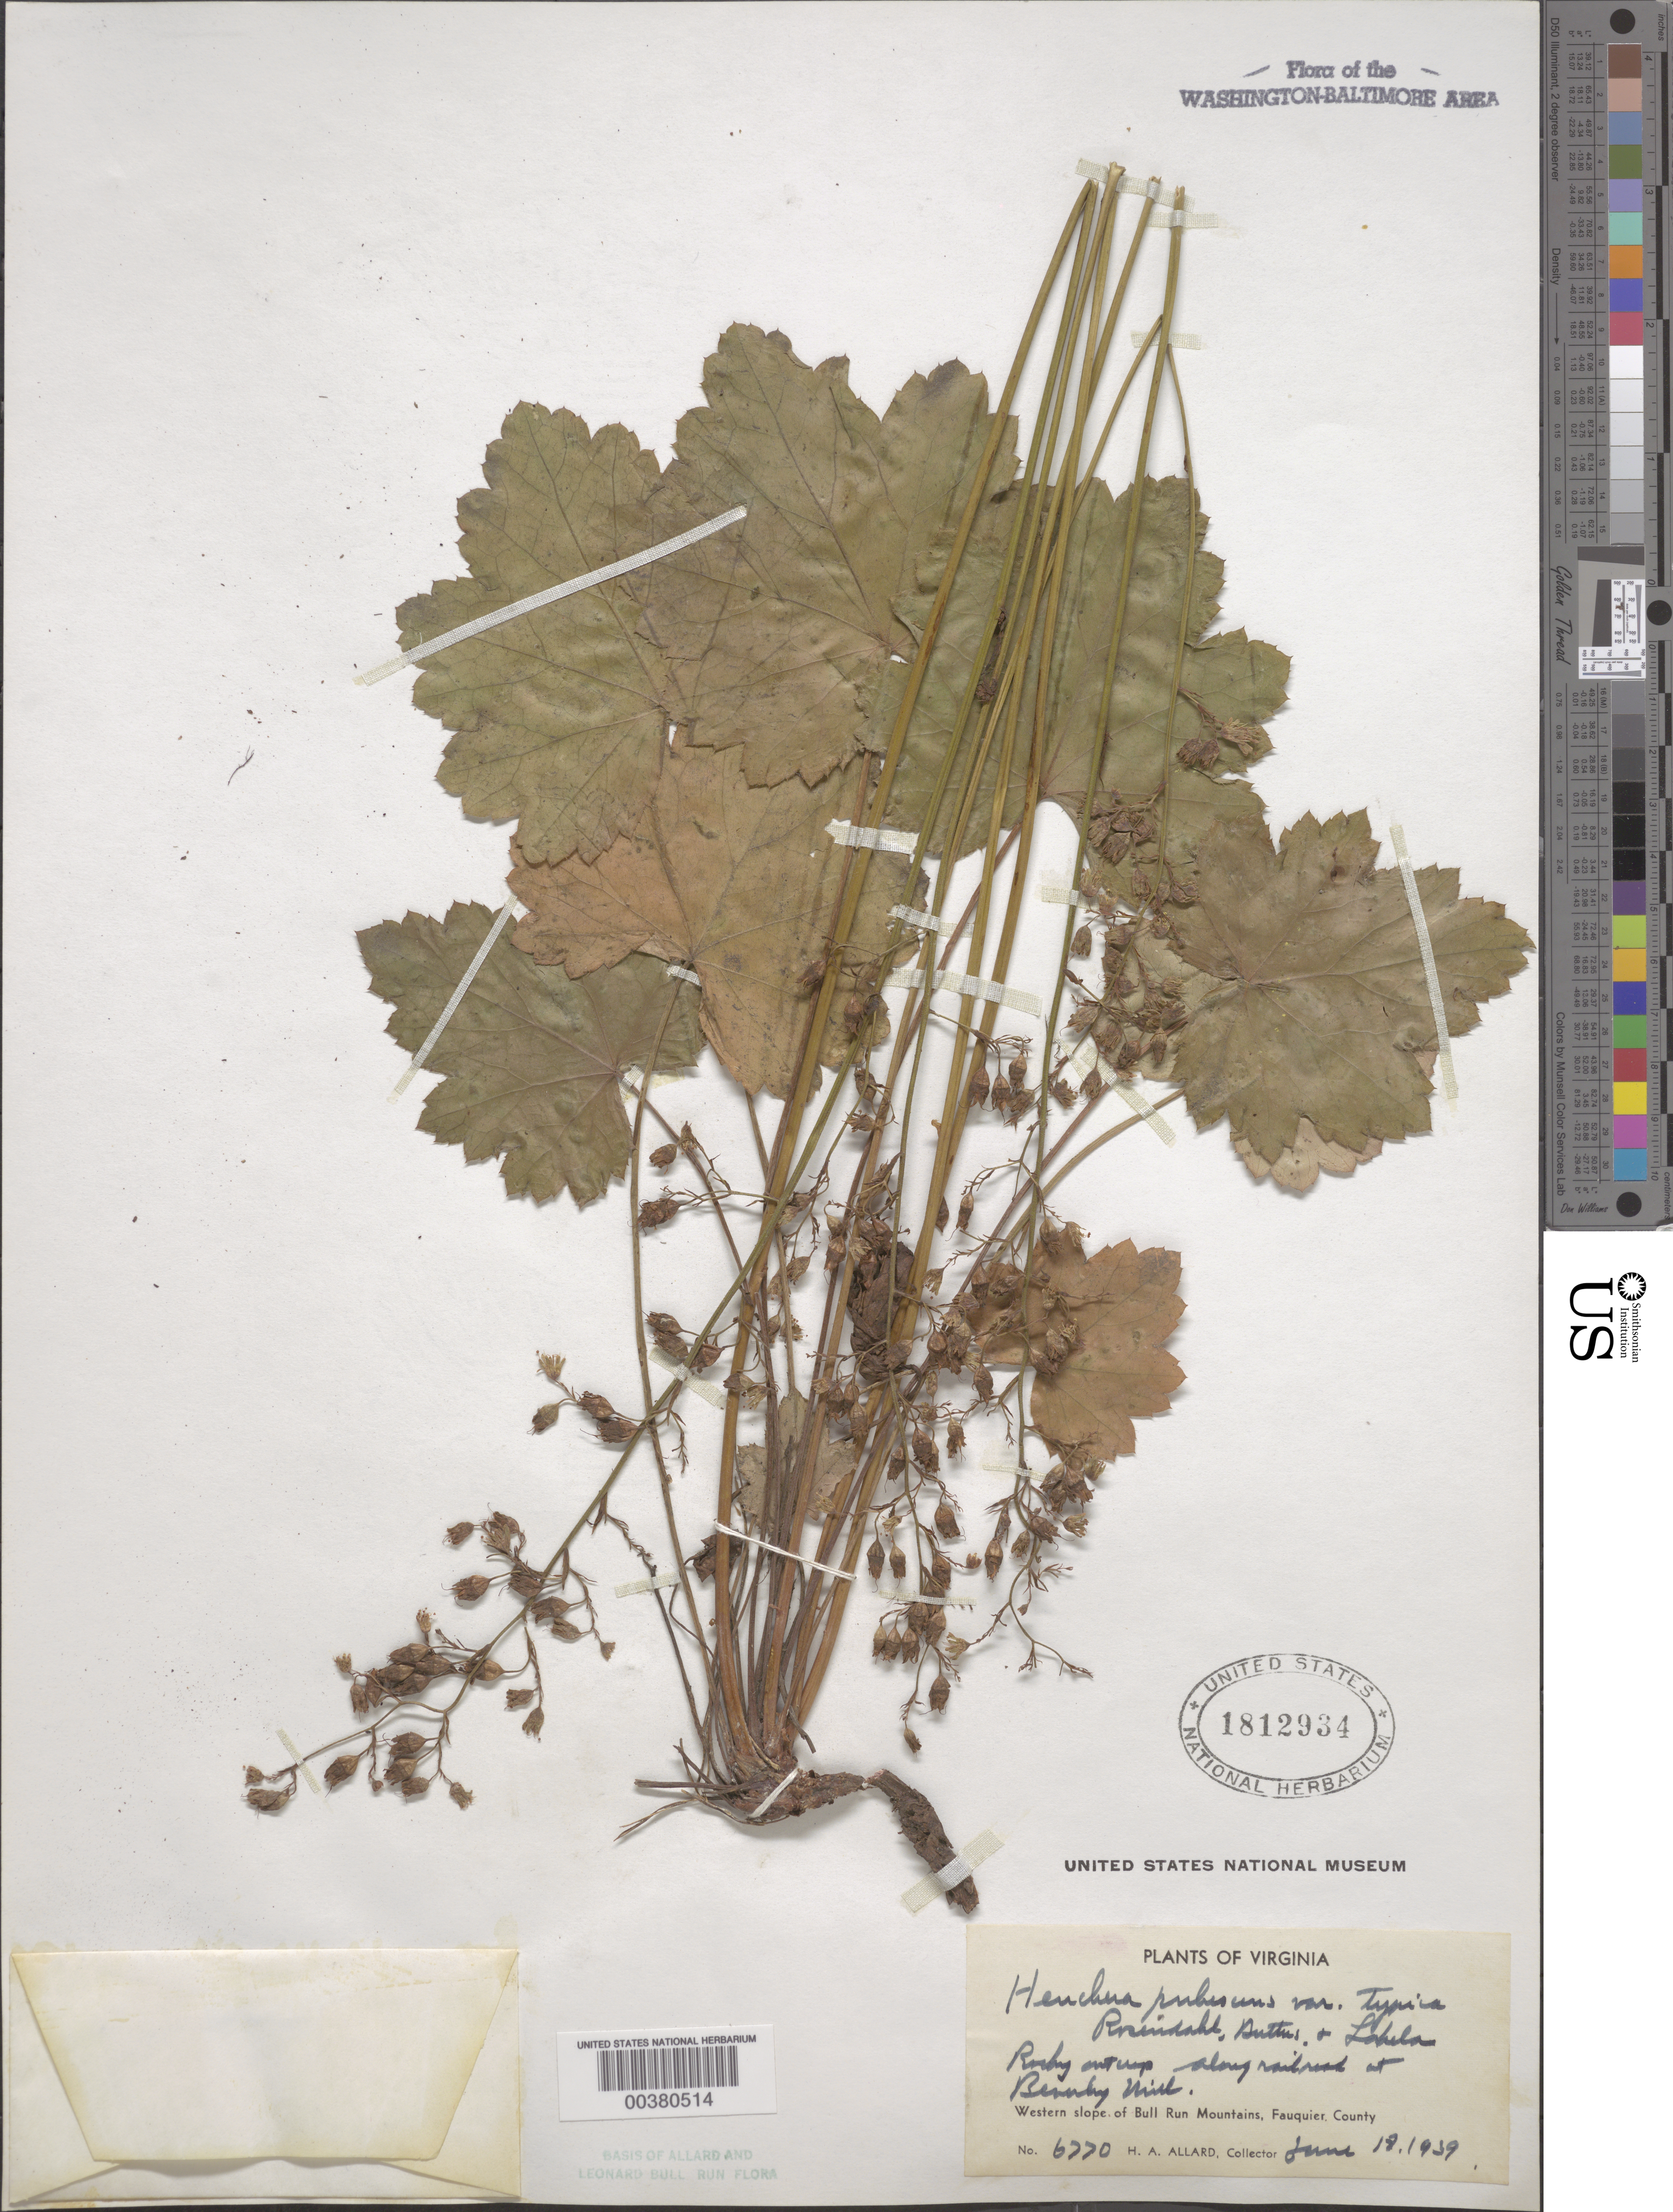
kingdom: Plantae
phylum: Tracheophyta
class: Magnoliopsida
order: Saxifragales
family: Saxifragaceae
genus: Heuchera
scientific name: Heuchera pubescens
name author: Pursh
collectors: H. A. Allard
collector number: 6770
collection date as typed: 19 Jun 1939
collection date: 1939-06-19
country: United States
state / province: Virginia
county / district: Fauquier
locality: Beverley Mill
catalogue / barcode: US 1812934